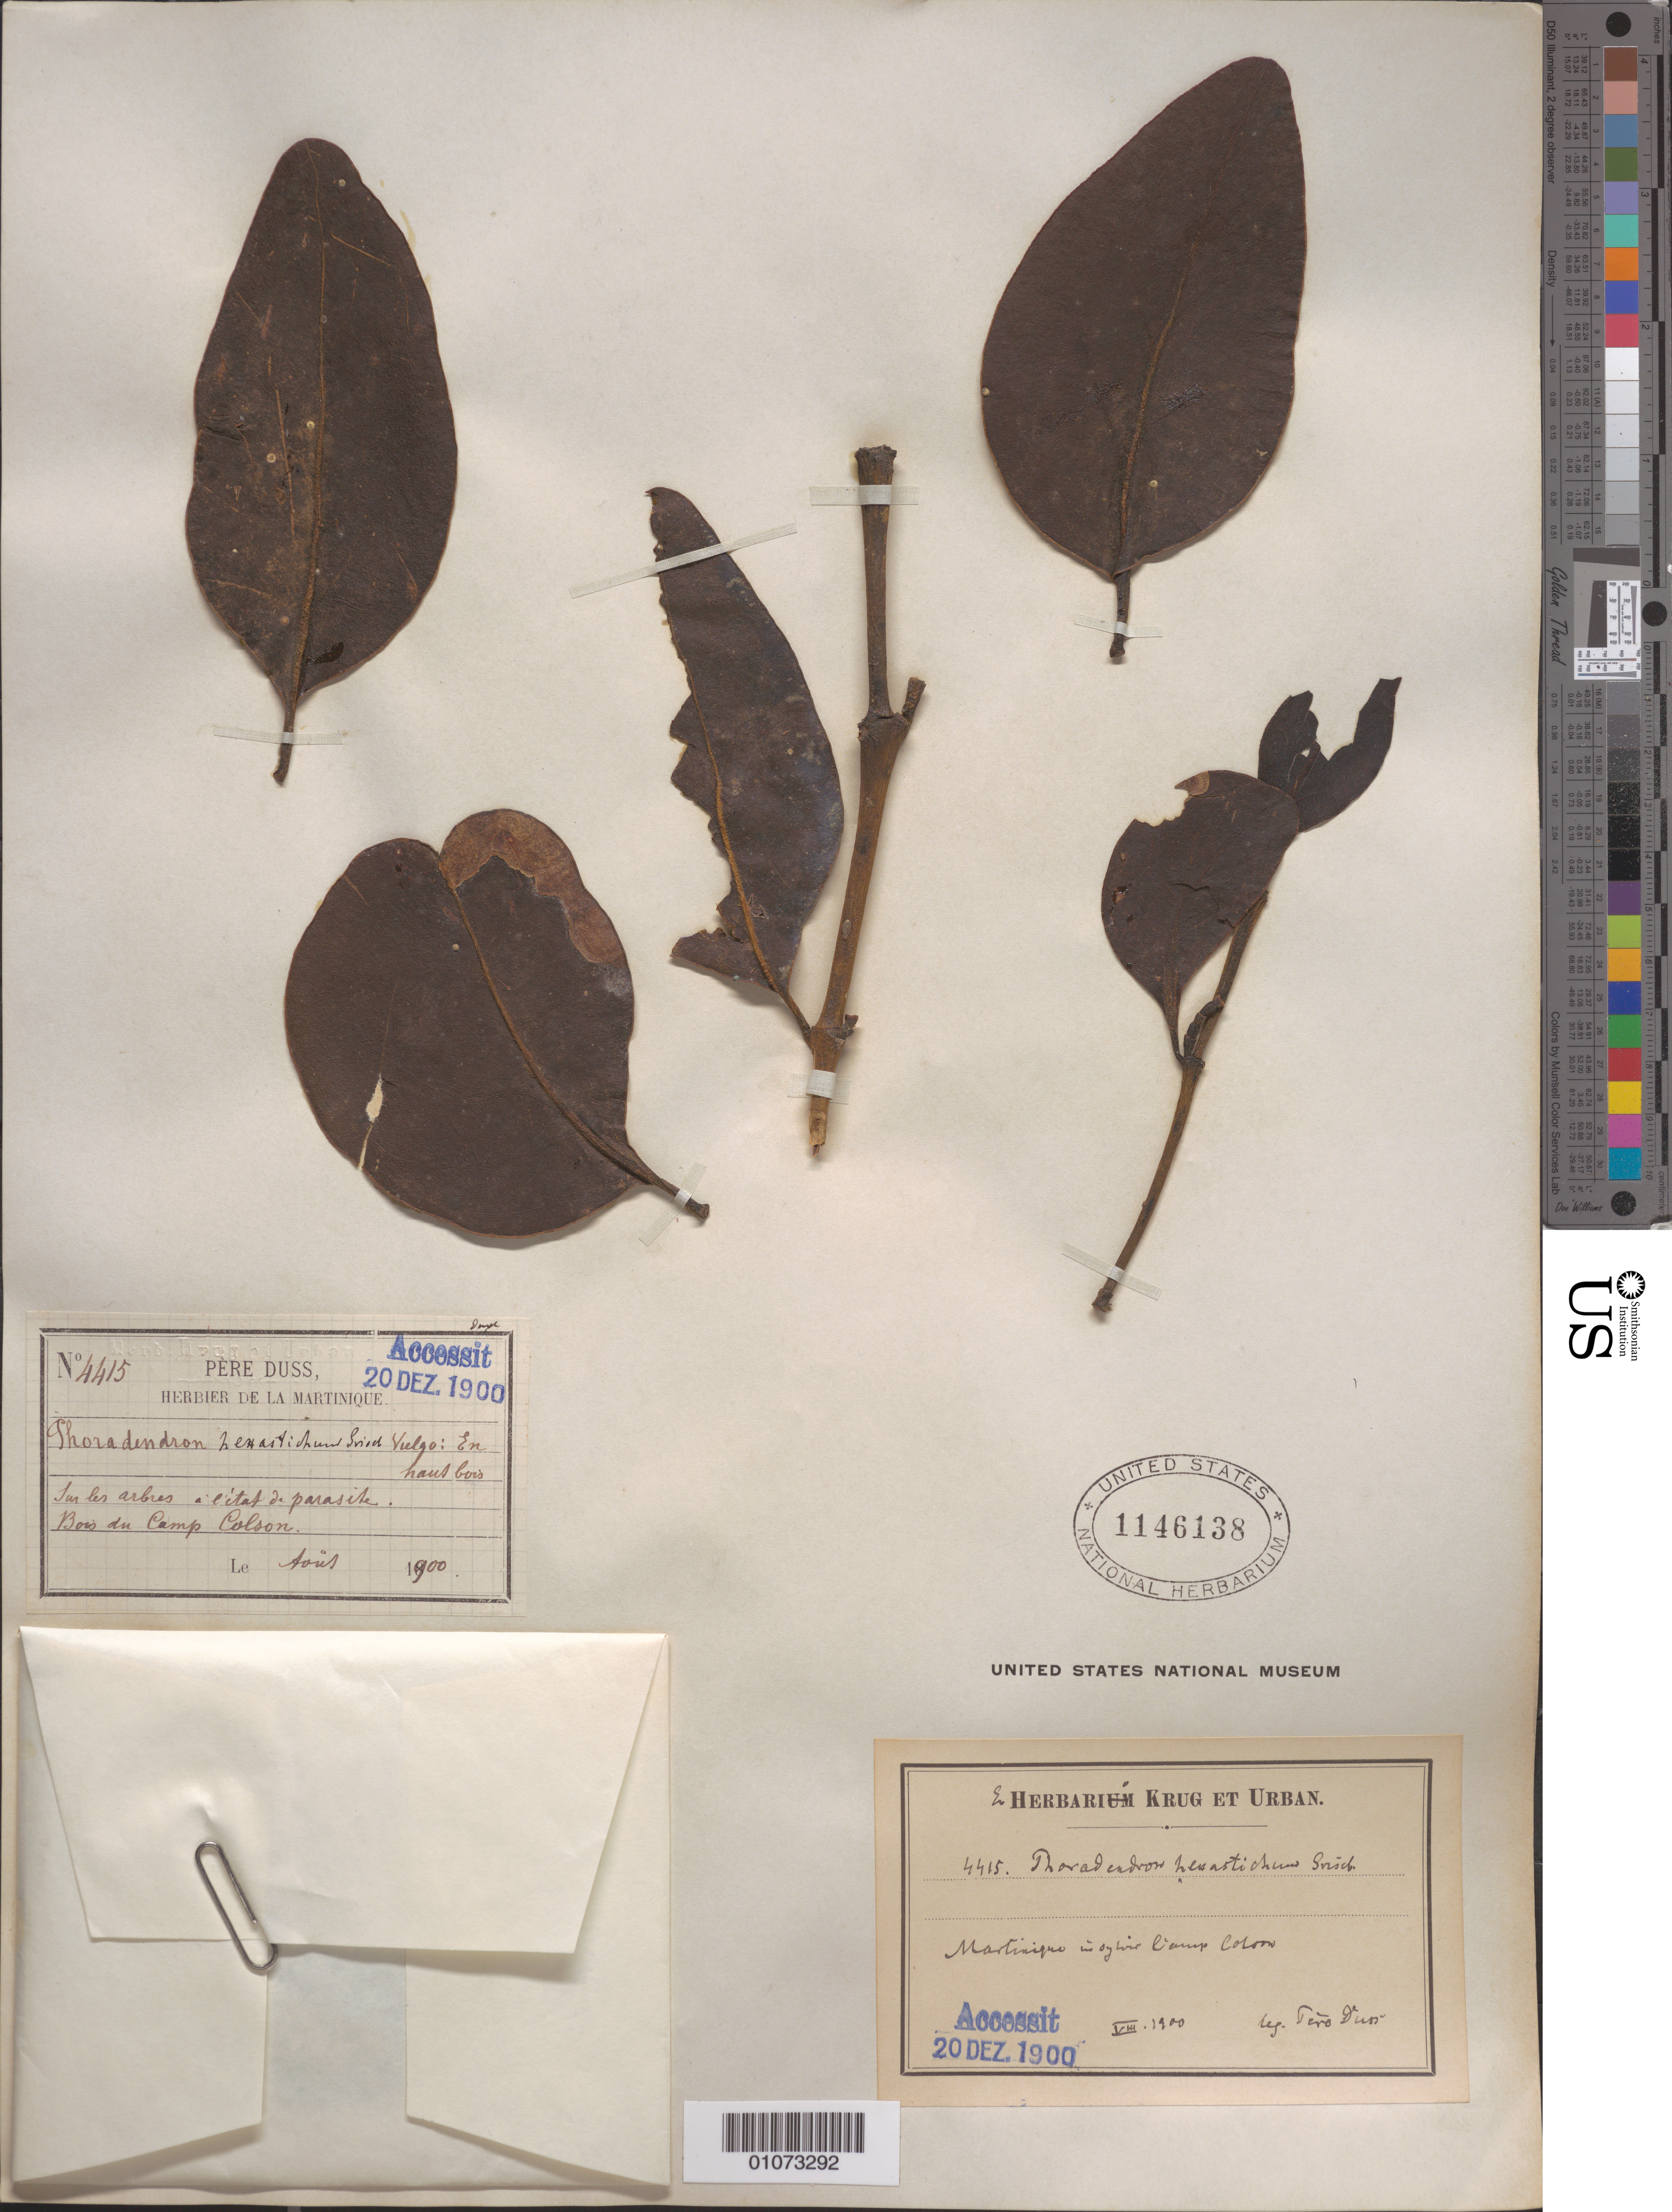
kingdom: Plantae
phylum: Tracheophyta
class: Magnoliopsida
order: Santalales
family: Viscaceae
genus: Phoradendron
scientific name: Phoradendron hexastichum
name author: (DC.) Griseb.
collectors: Père Duss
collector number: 4415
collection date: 1900-08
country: Martinique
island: Martinique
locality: Camp Colson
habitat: En haut bois. Sur les arbres a l'etat de parasite.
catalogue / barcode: US 1146138